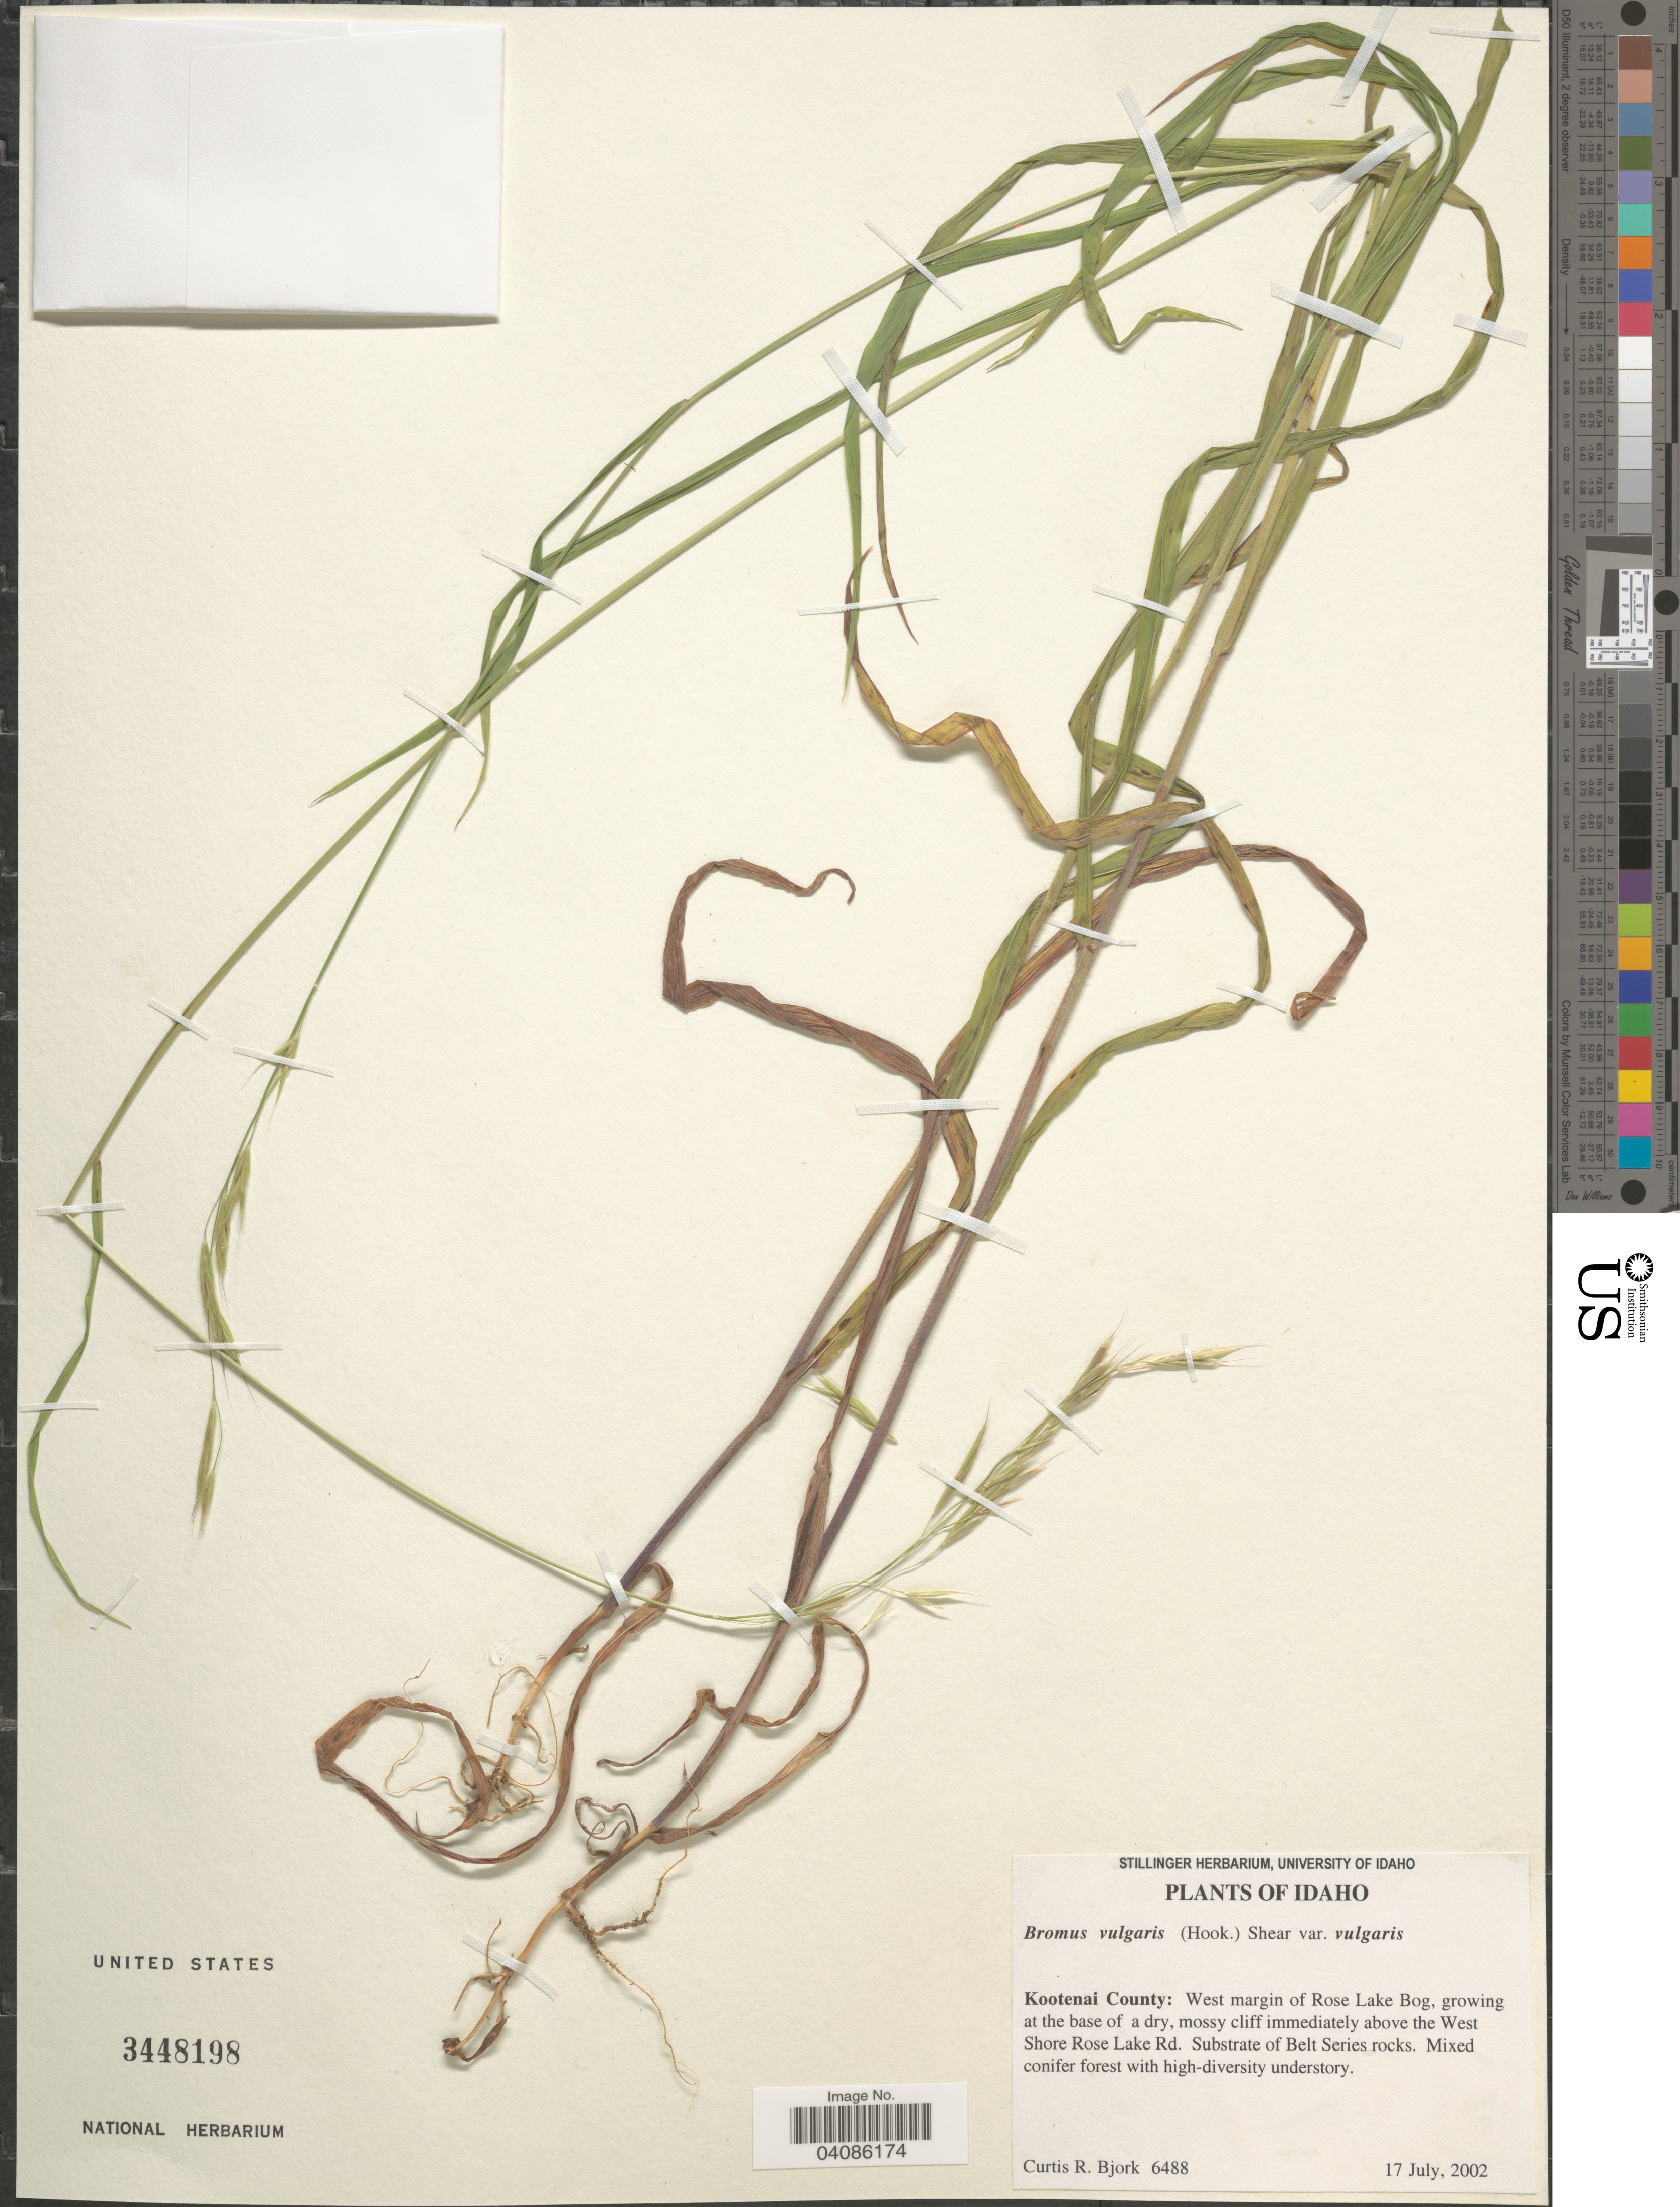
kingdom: Plantae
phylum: Tracheophyta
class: Liliopsida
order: Poales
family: Poaceae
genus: Bromus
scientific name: Bromus texensis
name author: (Shear) Hitchc.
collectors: C. Bjork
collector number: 6488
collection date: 2002-07-17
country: United States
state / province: Idaho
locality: Kootenai County: West margin of Rose Lake Bog, at the base of a dry, mossy cliff immediately above the West Shore Rose Lake Rd.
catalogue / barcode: US 3448198